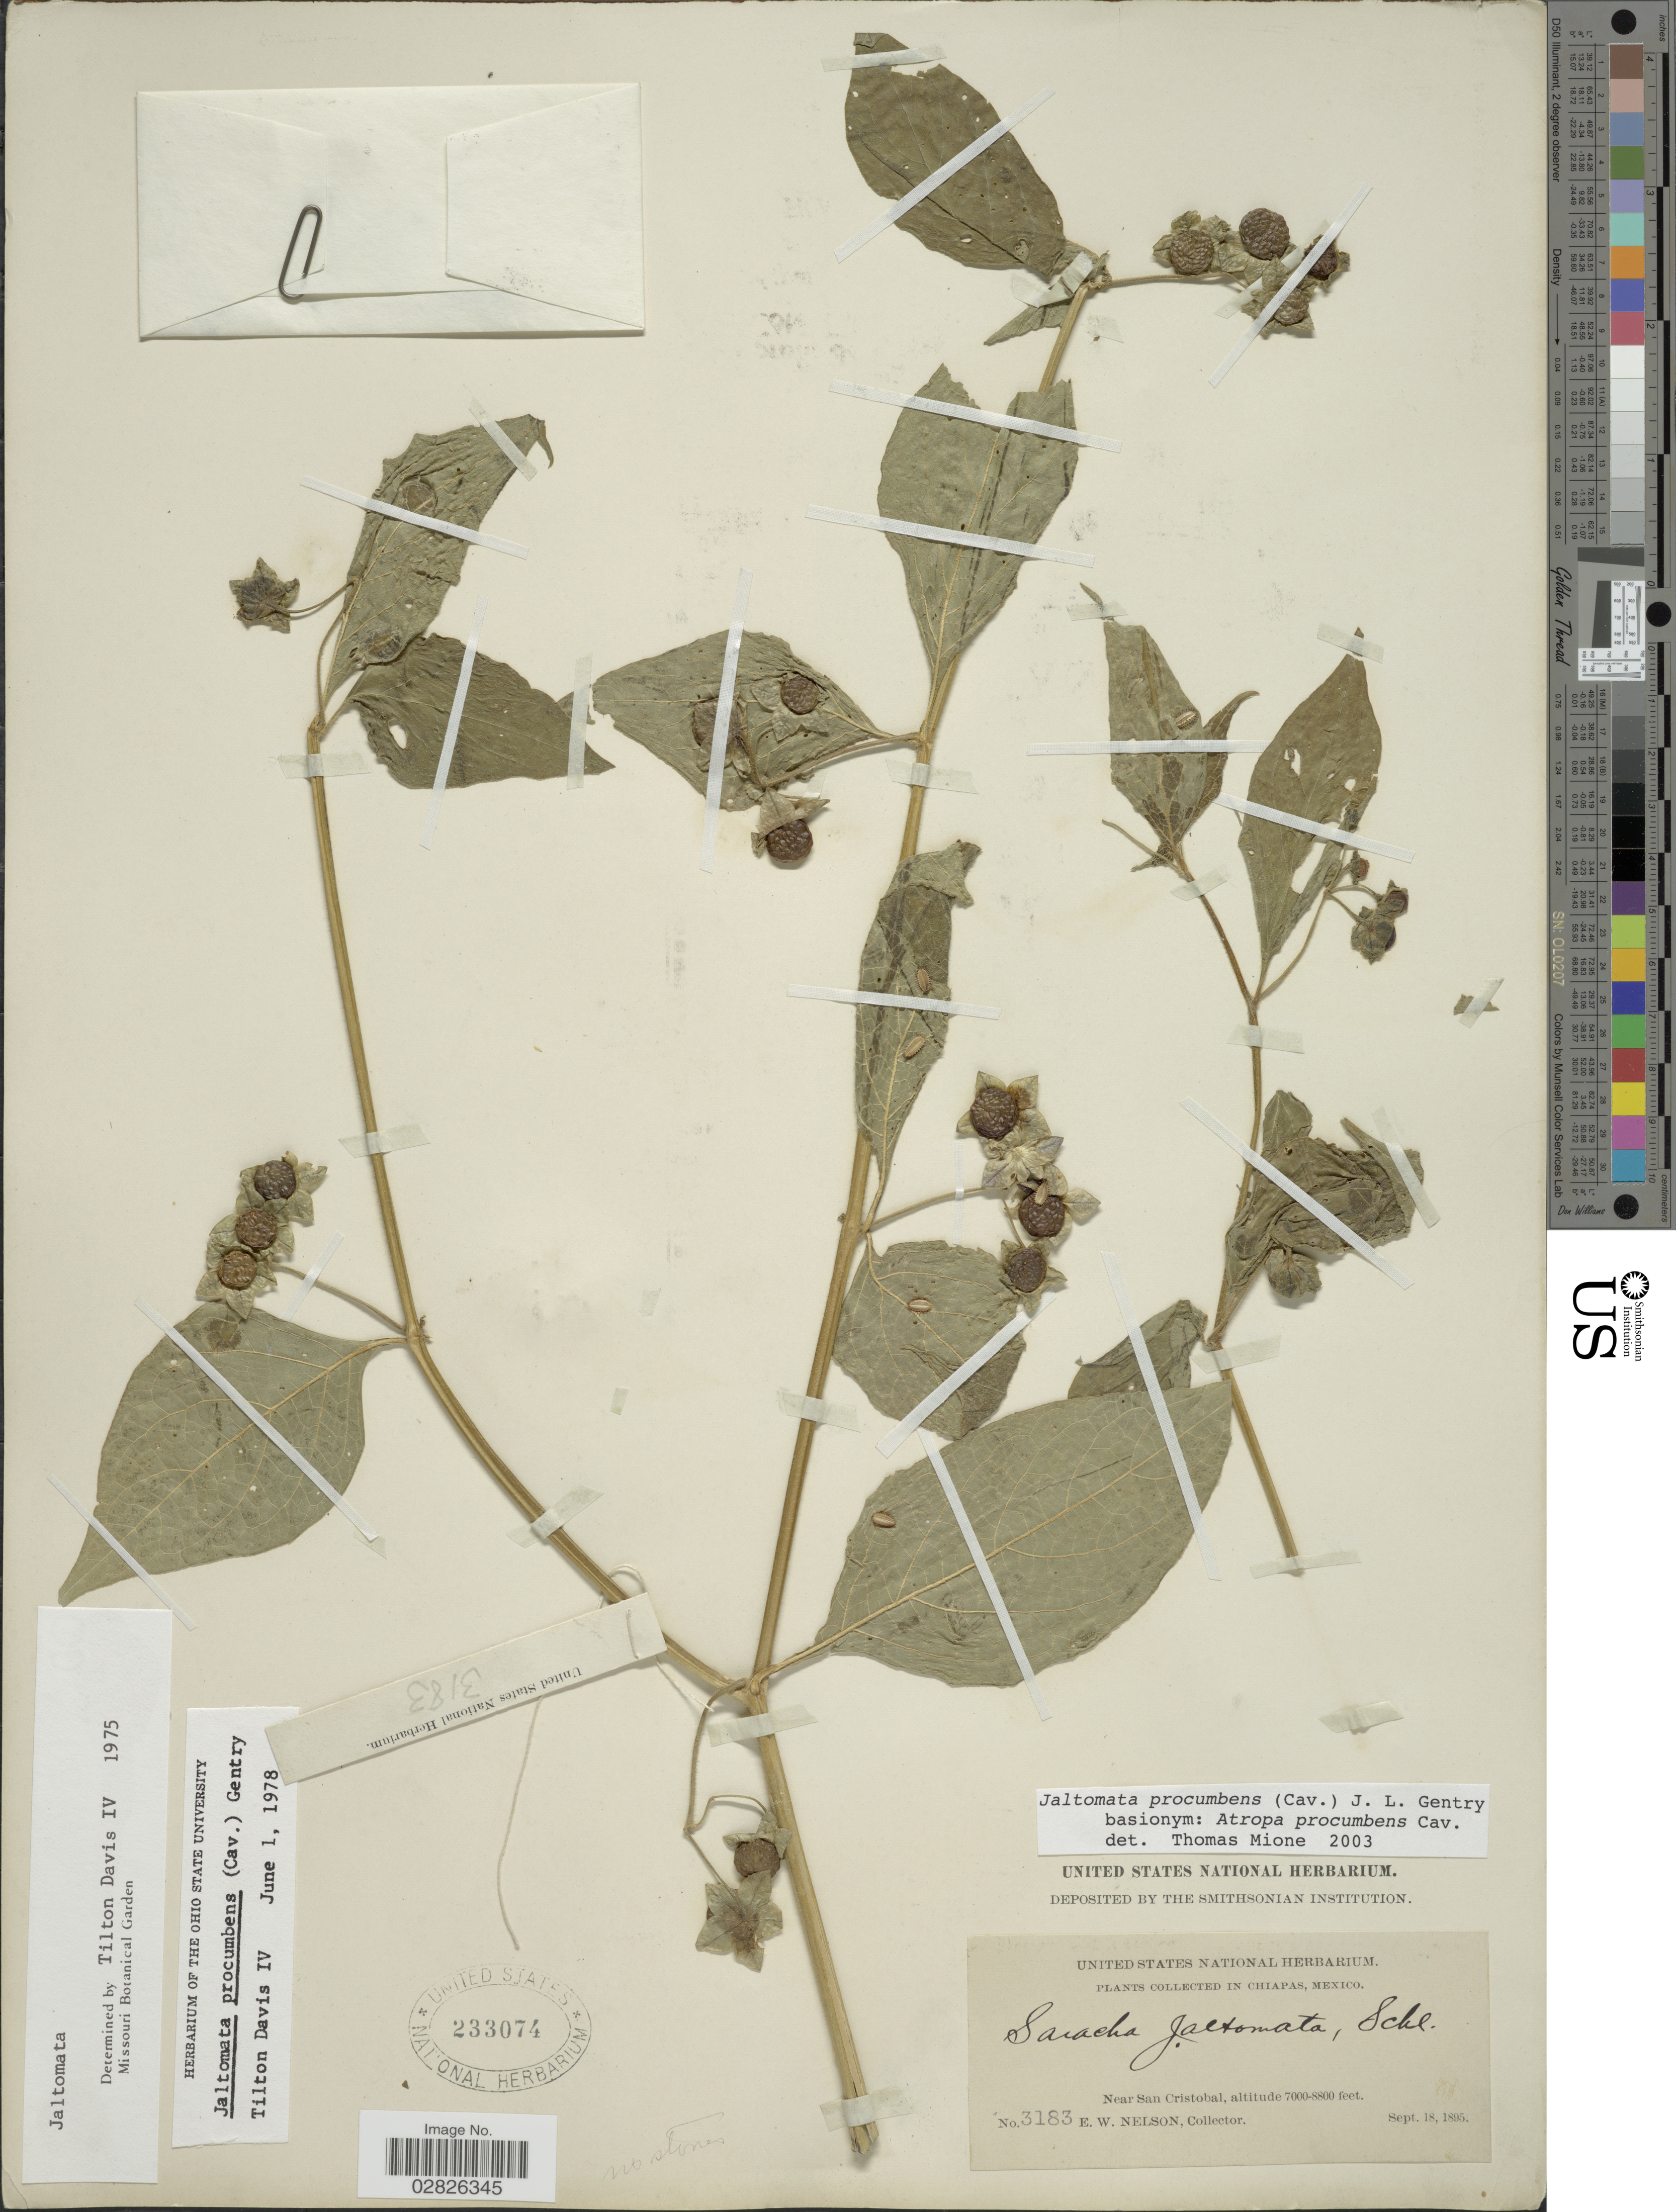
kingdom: Plantae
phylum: Tracheophyta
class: Magnoliopsida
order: Solanales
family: Solanaceae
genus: Jaltomata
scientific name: Jaltomata procumbens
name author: (Cav.) J.L. Gentry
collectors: E. W. Nelson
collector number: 3183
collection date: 1895-09-18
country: Mexico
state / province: Chiapas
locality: Near San Cristobal.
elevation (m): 2134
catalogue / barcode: US 233074